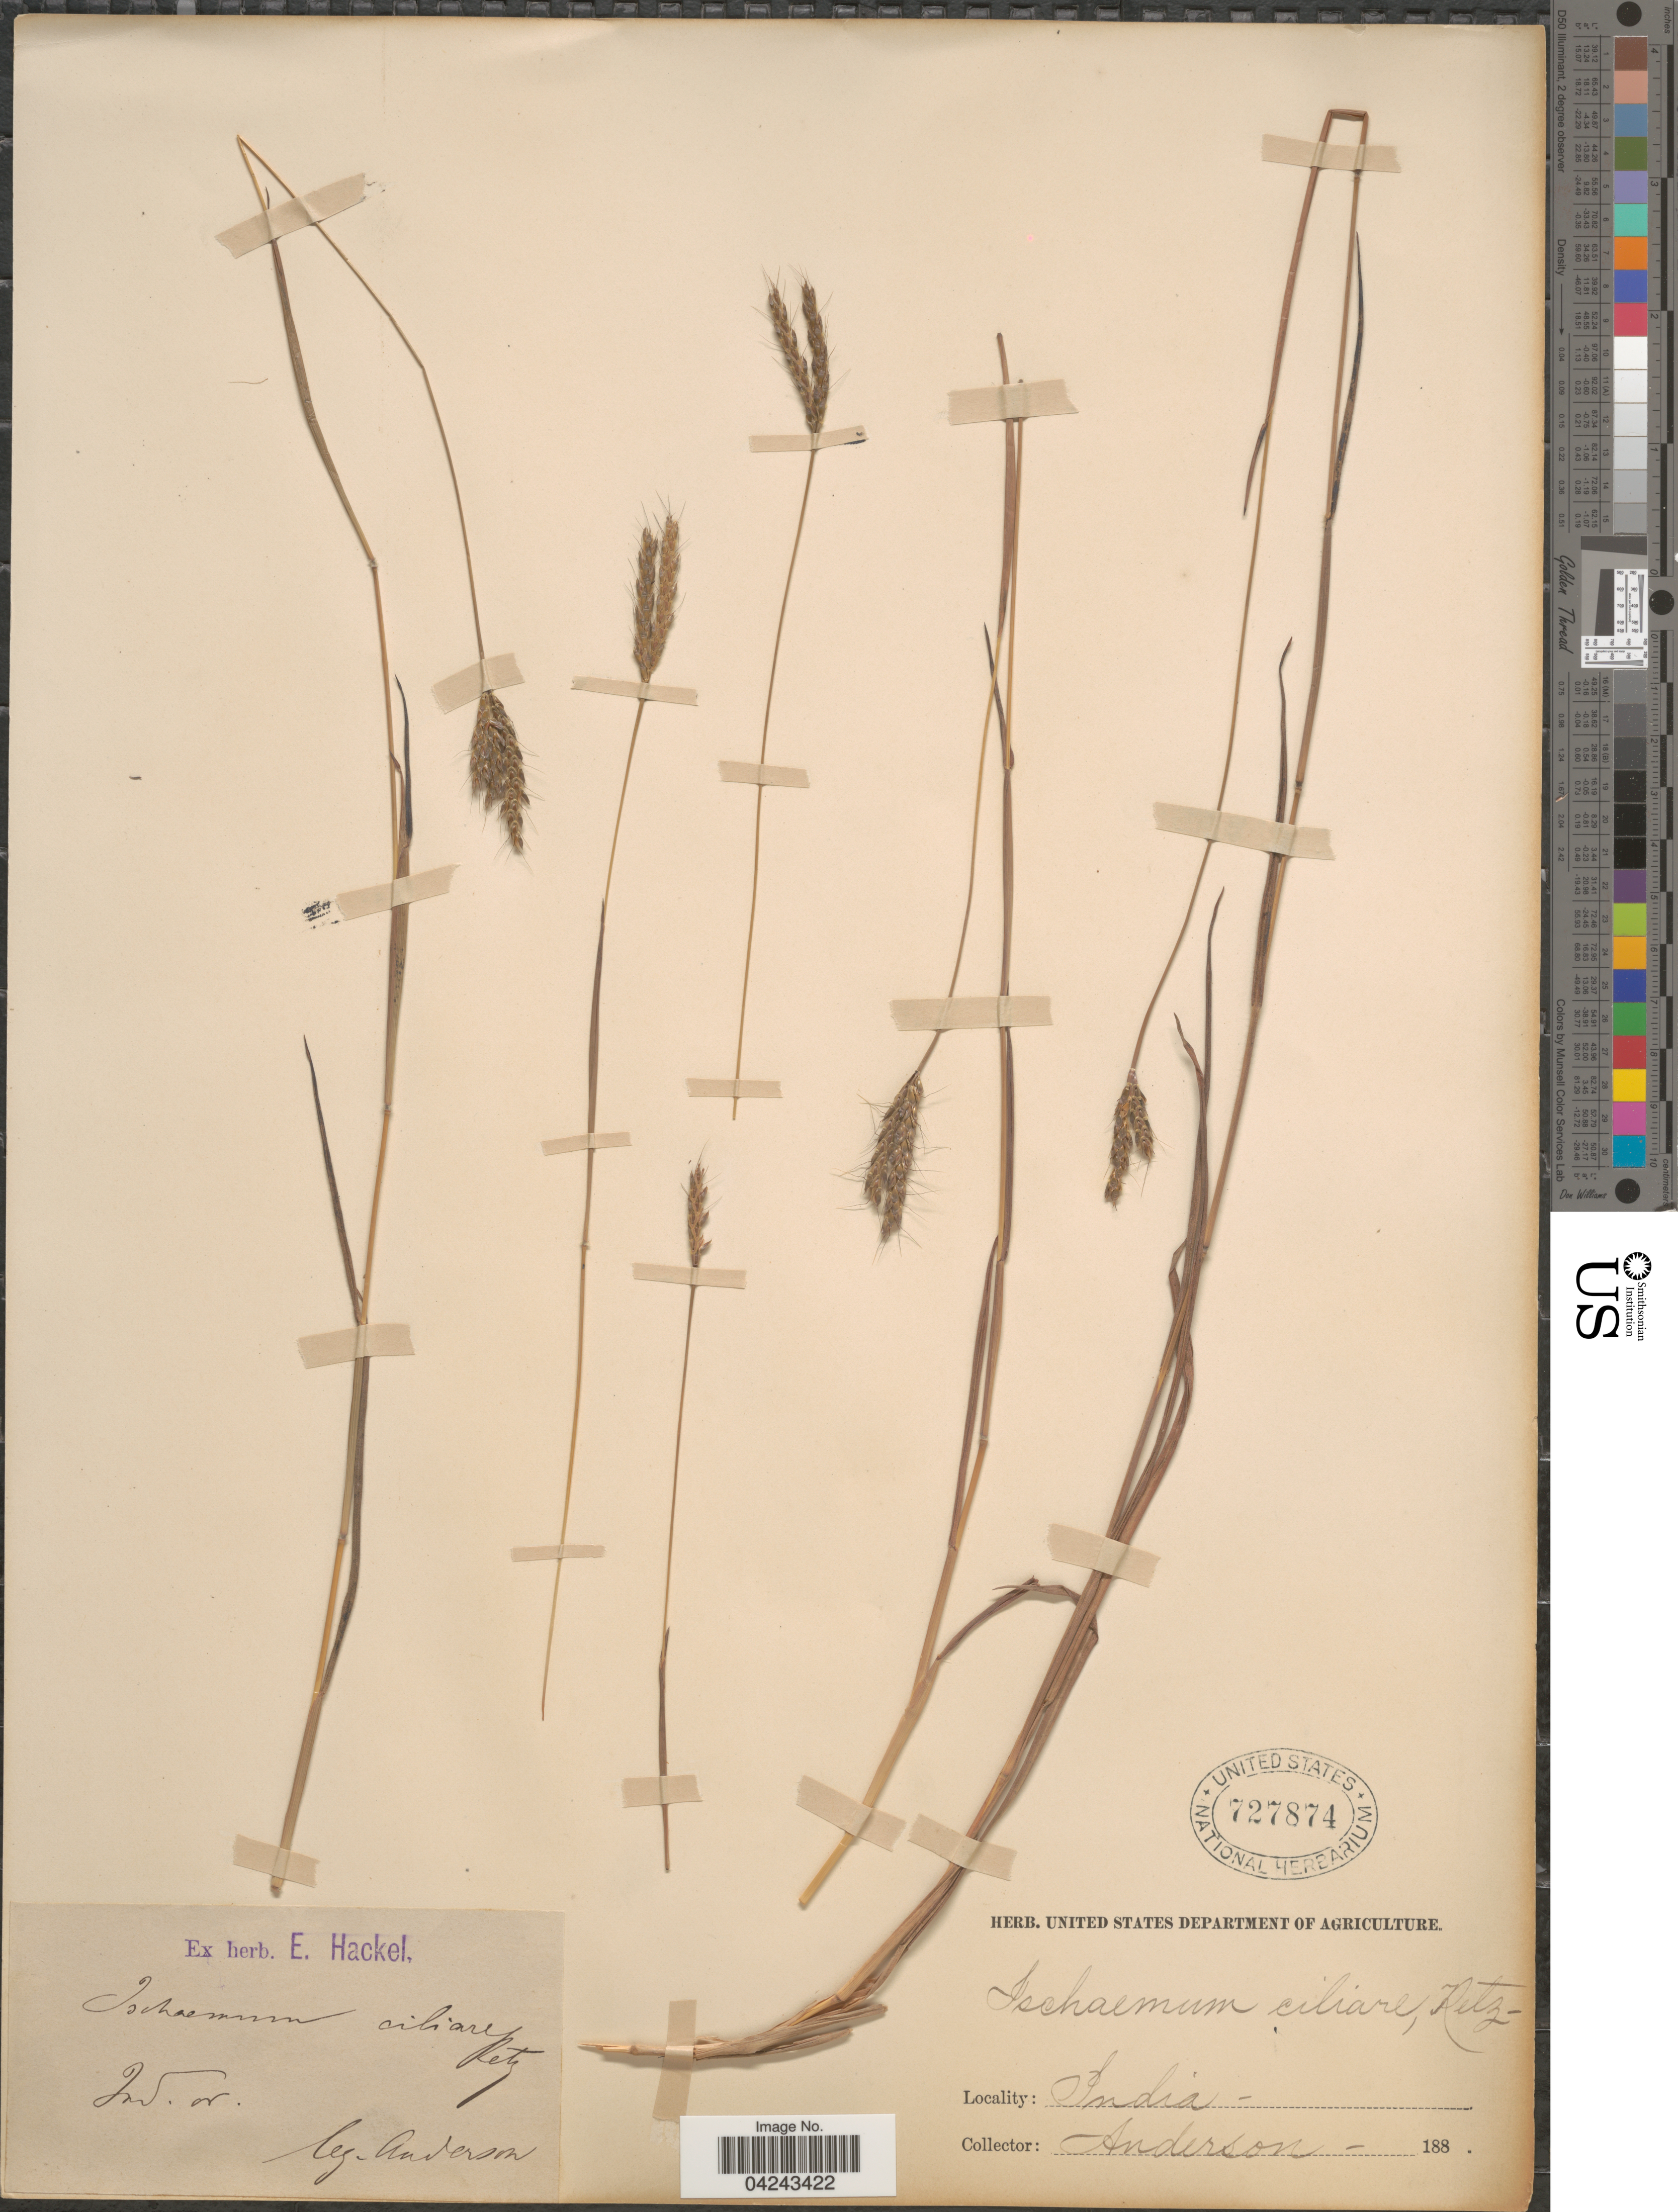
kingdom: Plantae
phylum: Tracheophyta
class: Liliopsida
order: Poales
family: Poaceae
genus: Ischaemum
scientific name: Ischaemum ciliare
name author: Retz.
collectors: -. Anderson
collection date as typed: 188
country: India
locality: Ind. or.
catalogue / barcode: US 727874